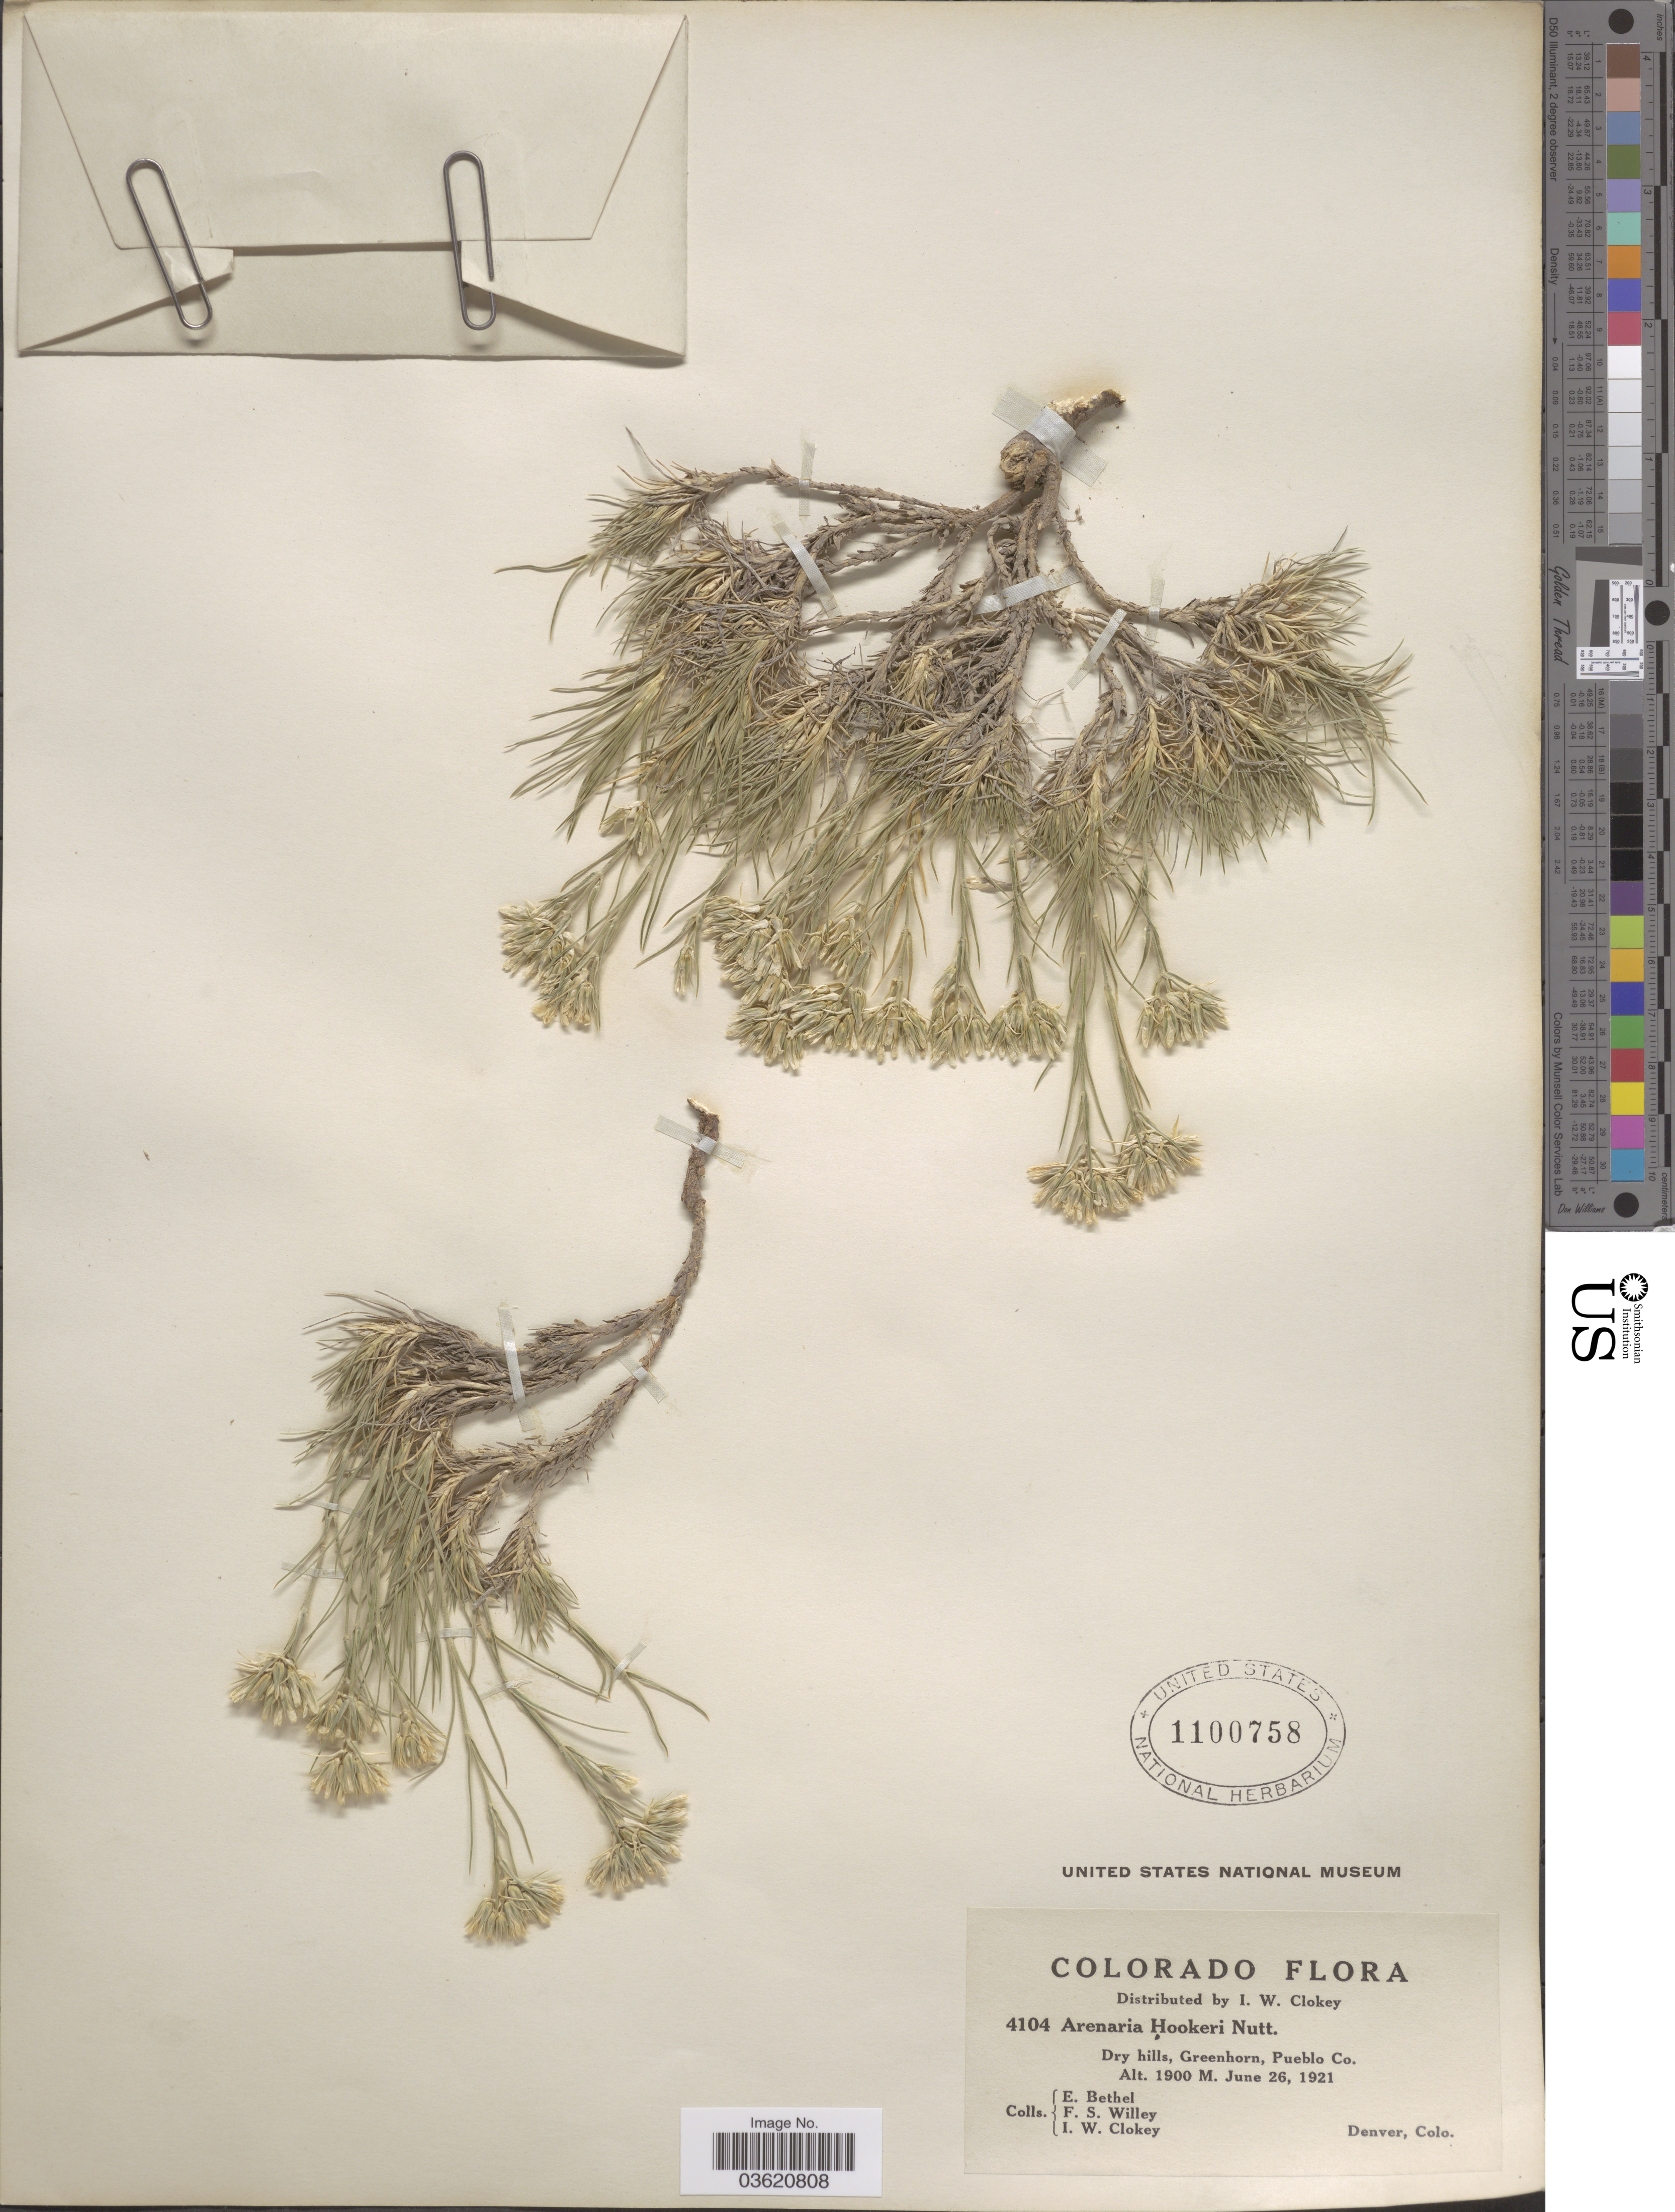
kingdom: Plantae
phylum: Tracheophyta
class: Magnoliopsida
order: Caryophyllales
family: Caryophyllaceae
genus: Eremogone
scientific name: Eremogone hookeri var. pinetorum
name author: (A. Nelson) Dorn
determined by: Strong, Mark T., (BOT), Smithsonian Institution - National Museum of Natural History (UNITED STATES)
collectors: E. Bethel, F. Willey & I. W. Clokey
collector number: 4104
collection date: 1921-06-26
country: United States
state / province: Colorado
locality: Greenhorn, Pueblo Co.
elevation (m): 1900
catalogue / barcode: US 1100758